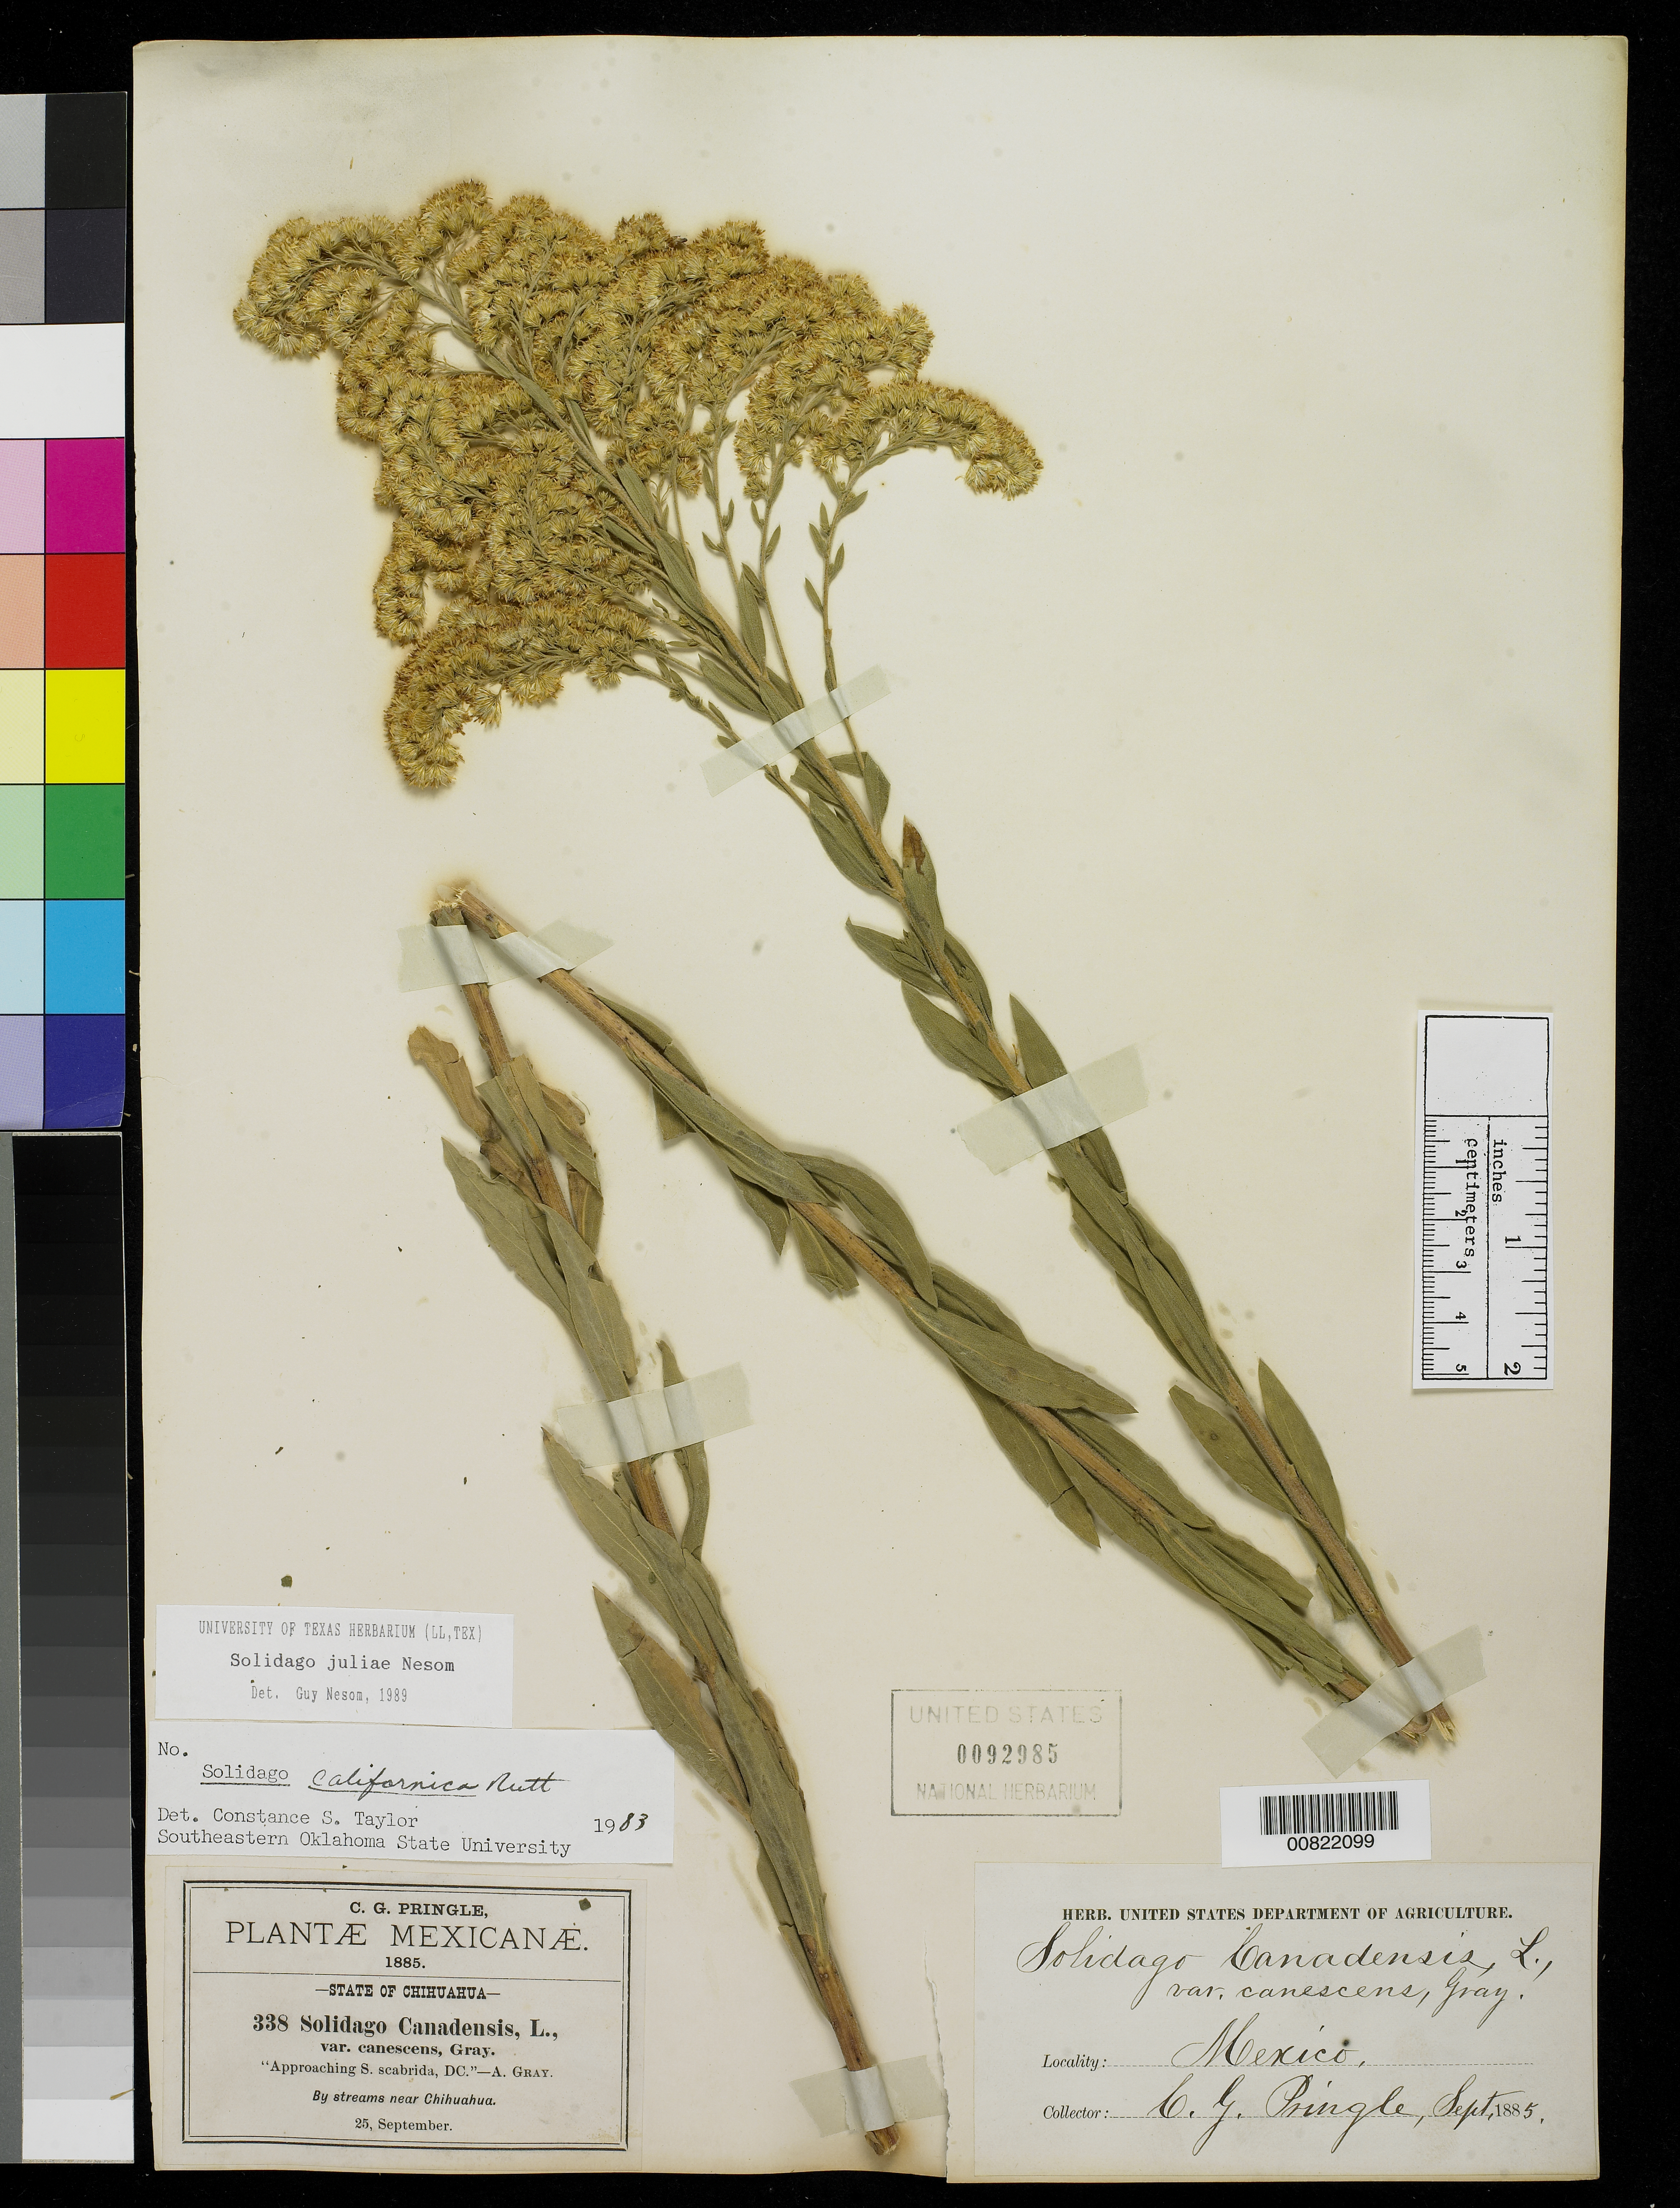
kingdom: Plantae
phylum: Tracheophyta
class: Magnoliopsida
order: Asterales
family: Asteraceae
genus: Solidago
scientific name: Solidago juliae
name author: G.L. Nesom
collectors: C. G. Pringle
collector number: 338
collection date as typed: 25 Sep 1885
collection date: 1885-09-25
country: Mexico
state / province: Chihuahua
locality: By streams near Chihuahua.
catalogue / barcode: US 92985